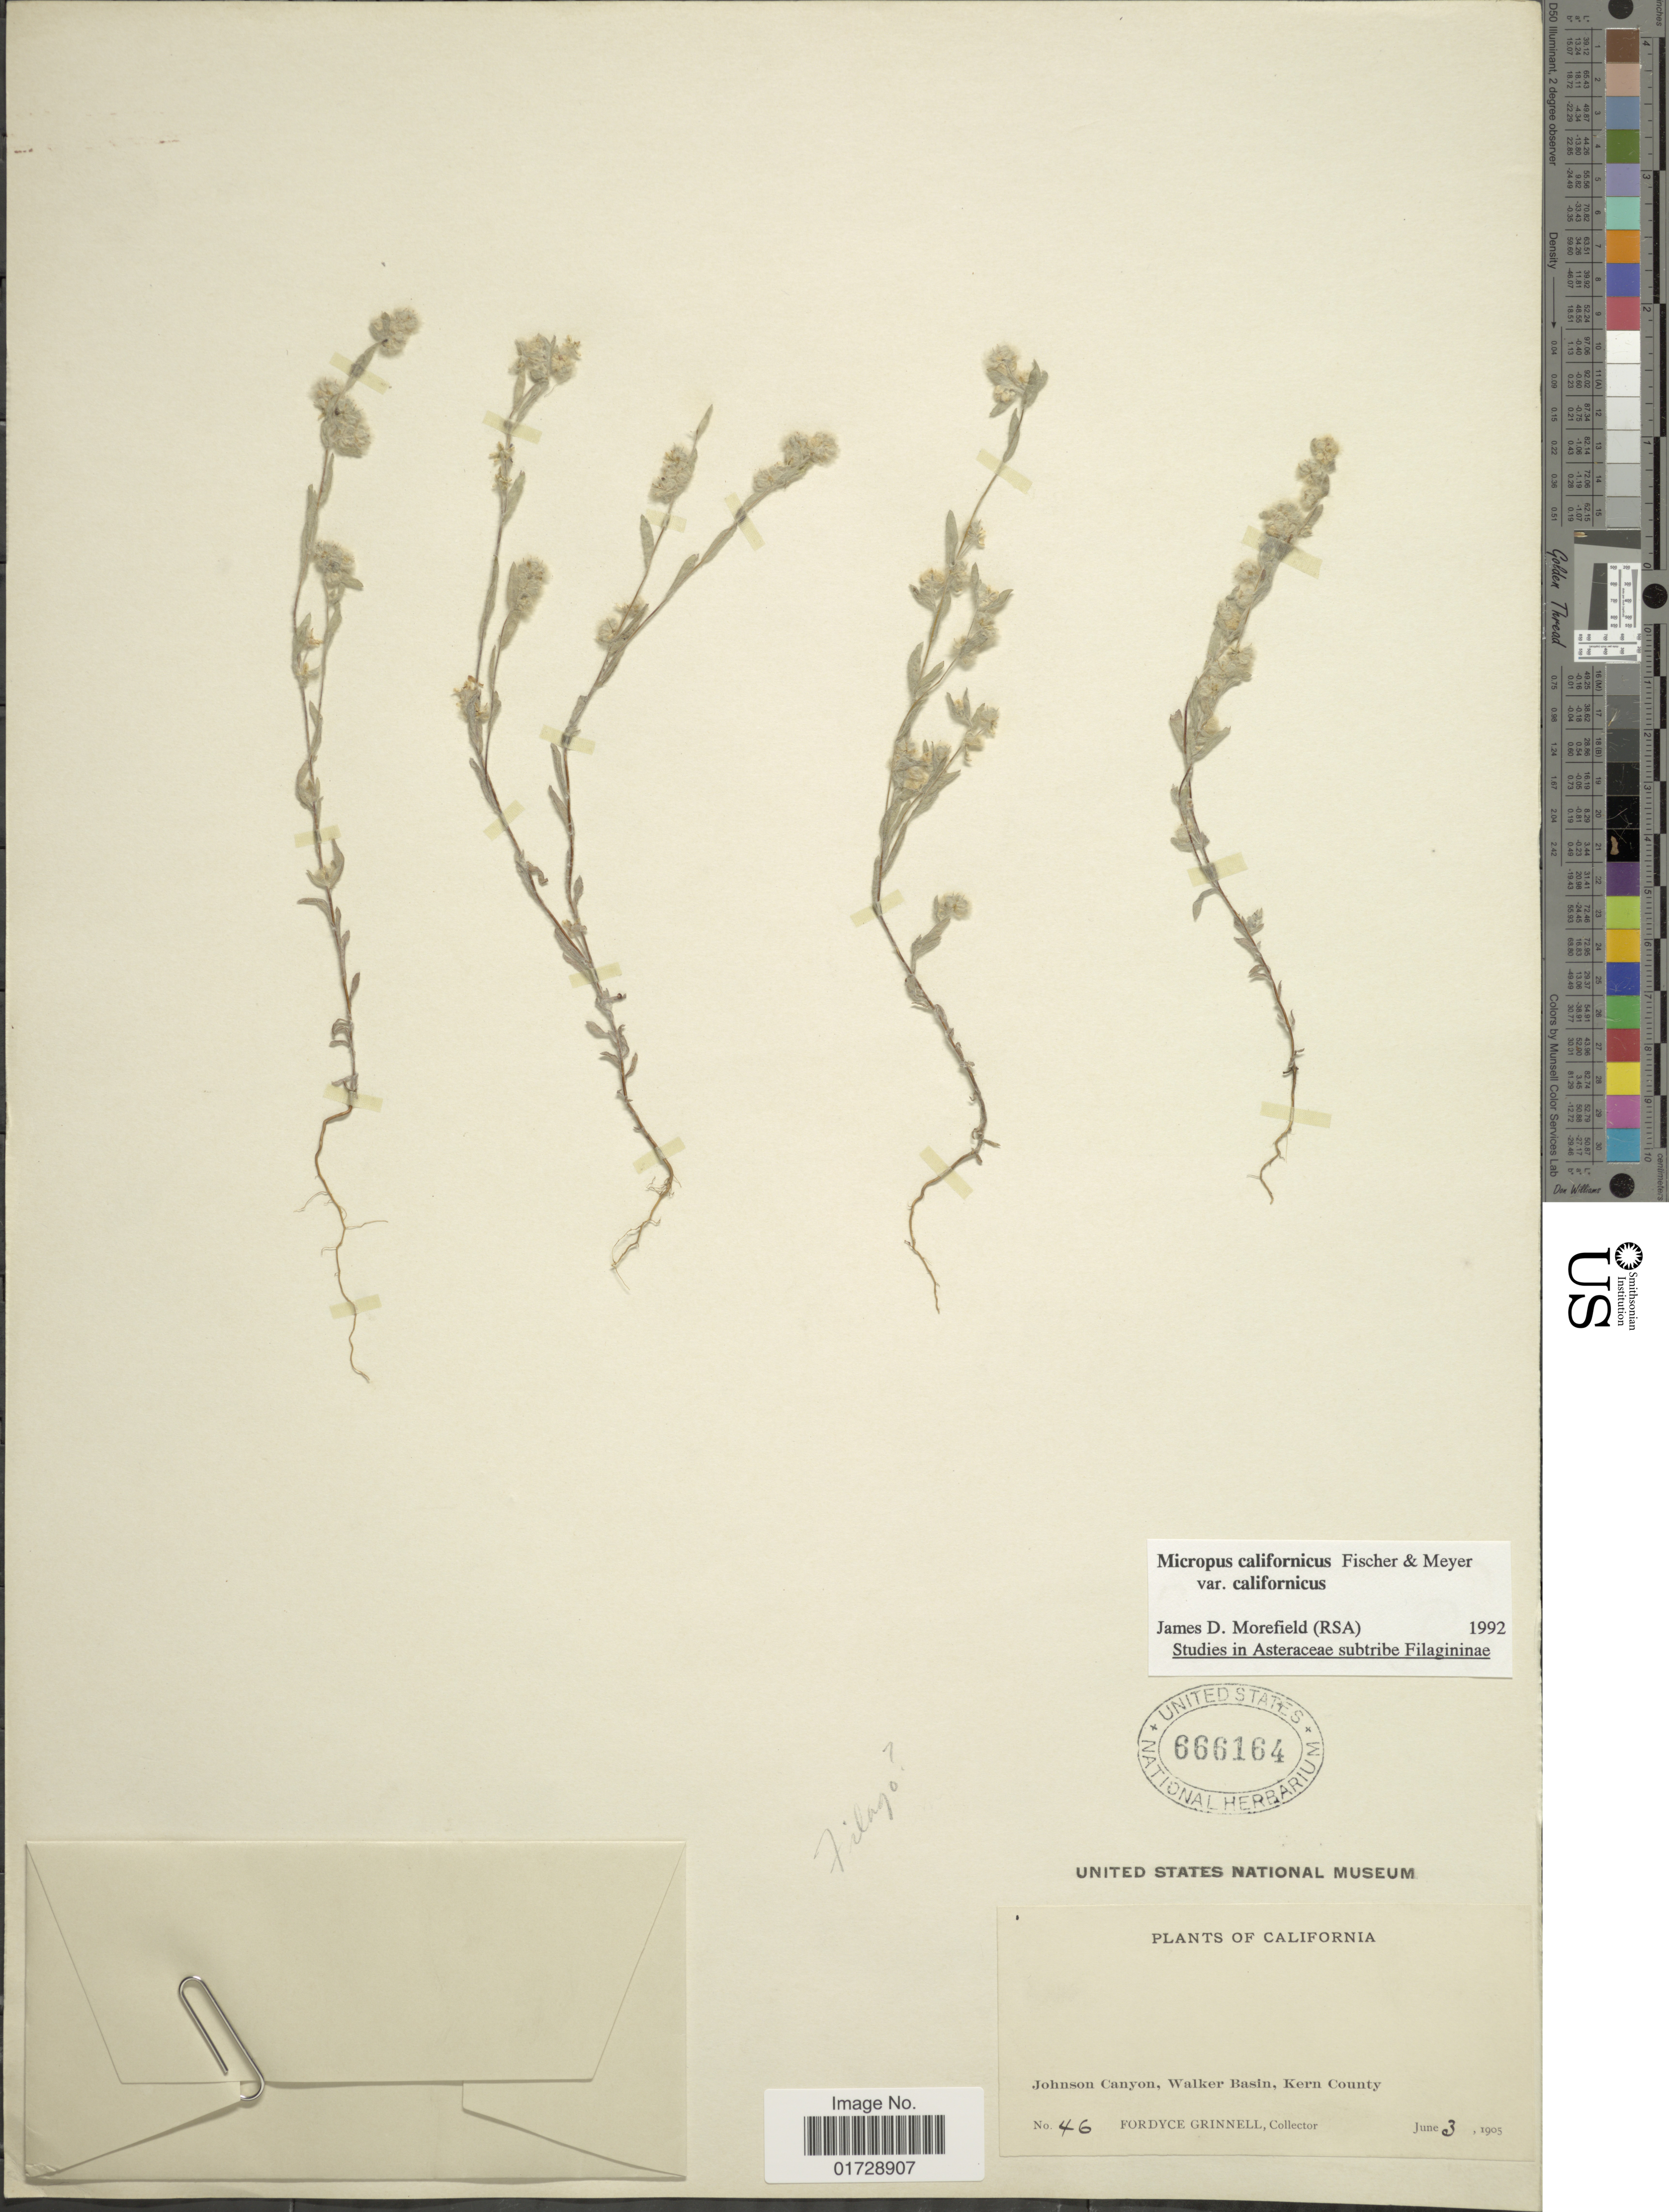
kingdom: Plantae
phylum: Tracheophyta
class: Magnoliopsida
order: Asterales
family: Asteraceae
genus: Micropus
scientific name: Micropus californicus var. californicus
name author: Fisch. & C.A. Mey.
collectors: F. Grinnell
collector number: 46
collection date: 1905-06-03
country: United States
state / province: California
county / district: Kern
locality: Johnson Canyon, Walker Basin, Kern County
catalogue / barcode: US 666164